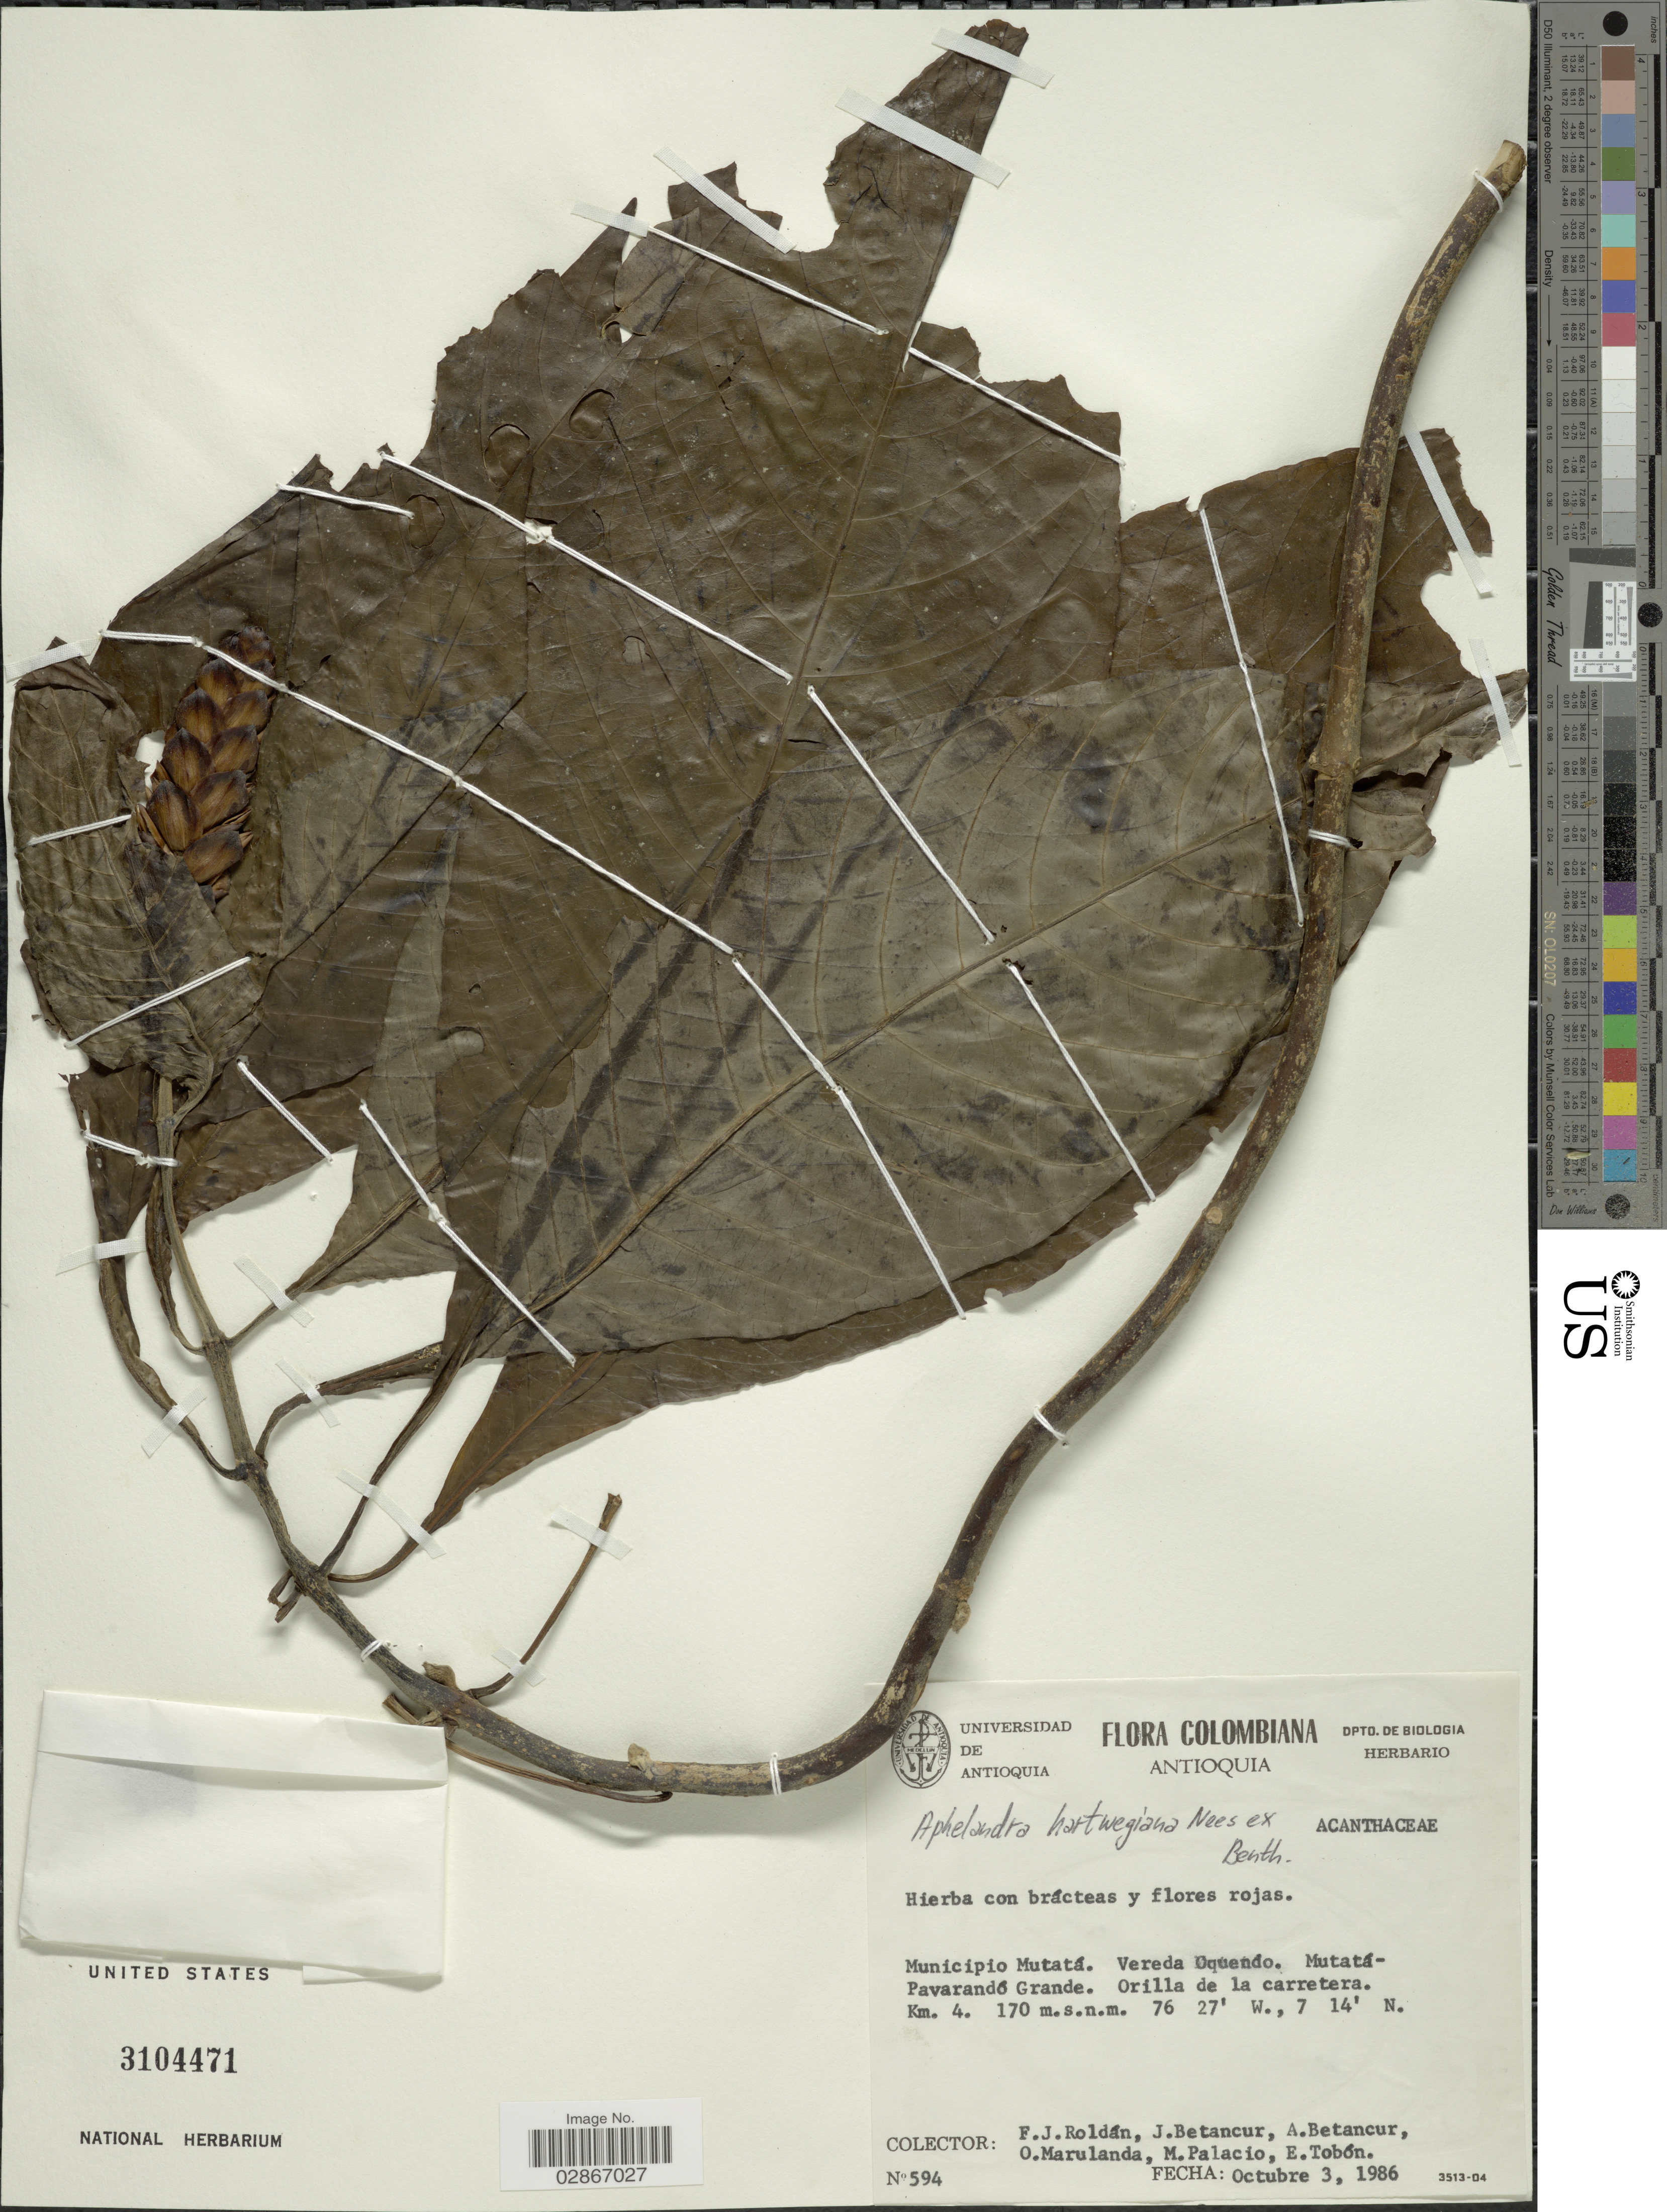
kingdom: Plantae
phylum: Tracheophyta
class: Magnoliopsida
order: Lamiales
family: Acanthaceae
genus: Aphelandra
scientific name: Aphelandra hartwegiana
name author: Nees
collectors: F. J. Roldán, J. Betancur, A. Betancur, O. Marulanda & et al.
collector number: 594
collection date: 1986-10-03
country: Colombia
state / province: Antioquia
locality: Municipio Mutatá. Vereda Oquendo. Mutatá-Pavarandó Grande. Km. 4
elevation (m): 170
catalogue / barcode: US 3104471